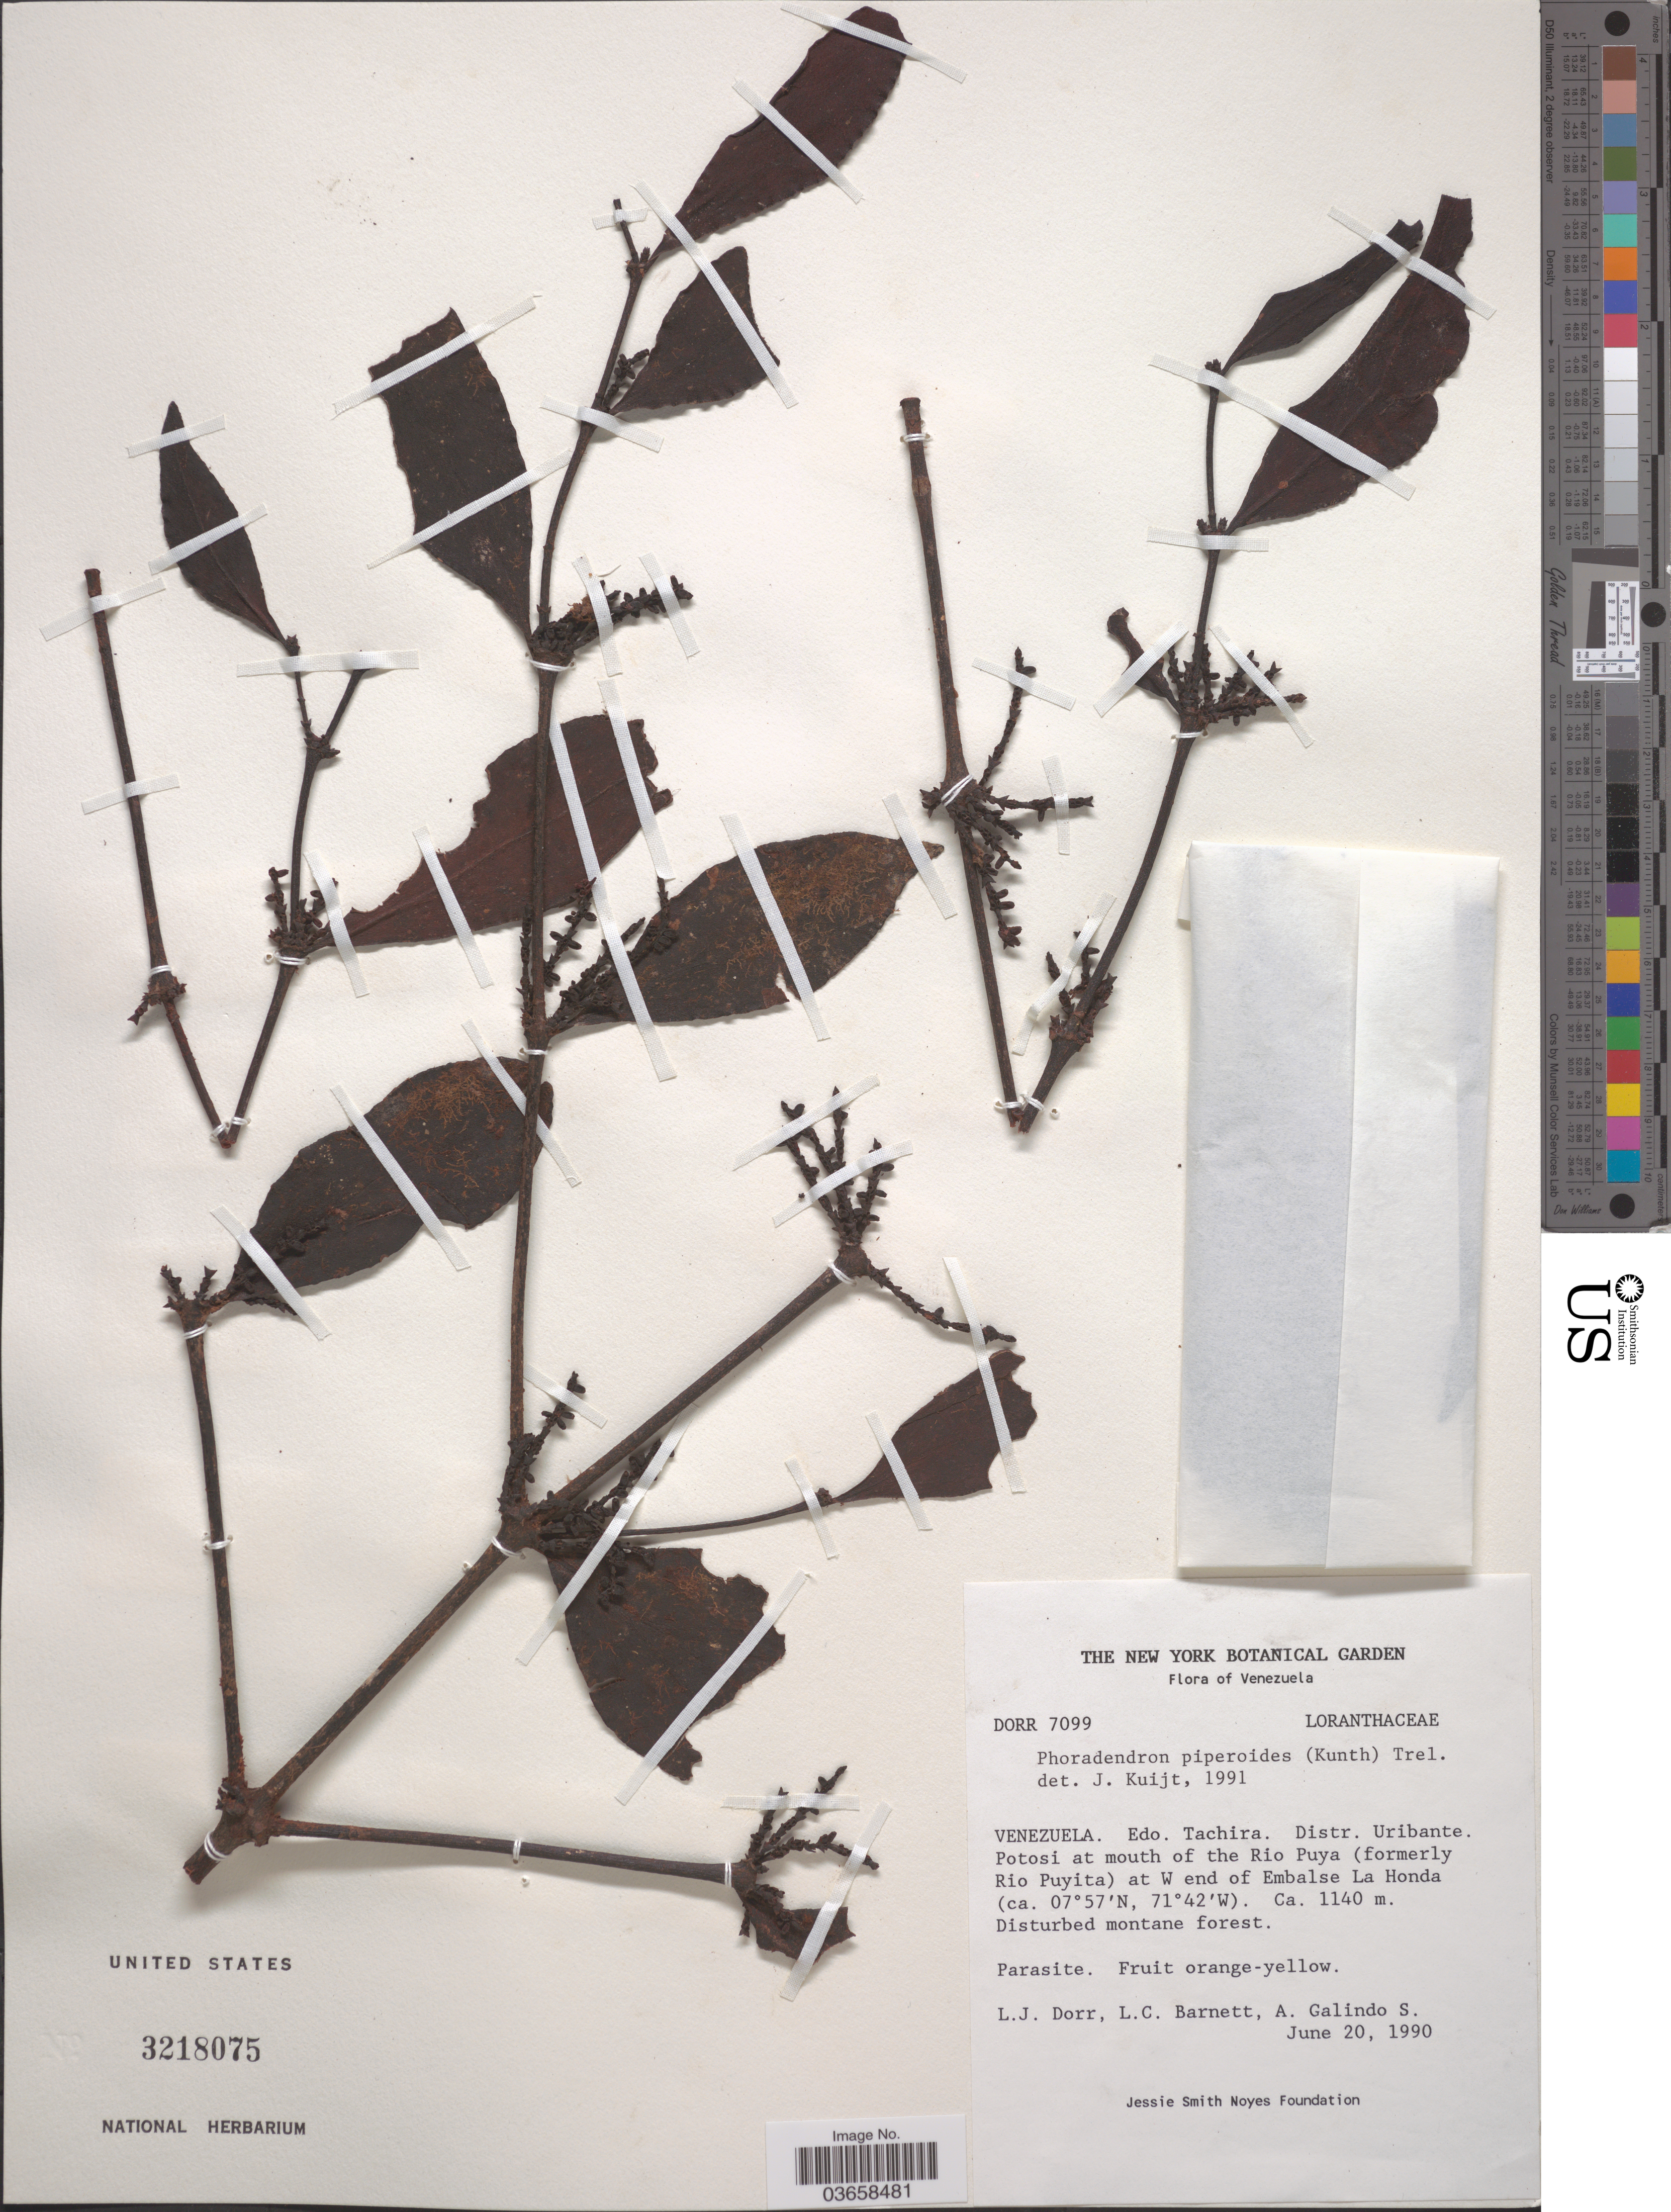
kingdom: Plantae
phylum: Tracheophyta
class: Magnoliopsida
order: Santalales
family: Viscaceae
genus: Phoradendron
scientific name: Phoradendron piperoides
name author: (Kunth) Trel.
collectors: L. J. Dorr, L. C. Barnett & A. Galindo S.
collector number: DORR7099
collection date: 1990-06-20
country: Venezuela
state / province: Táchira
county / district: Uribante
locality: Potosi at mouth of the Rio Puya (formerly Rio Puyita) at W end of Embalse La Honda.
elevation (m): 1140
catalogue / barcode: US 3218075